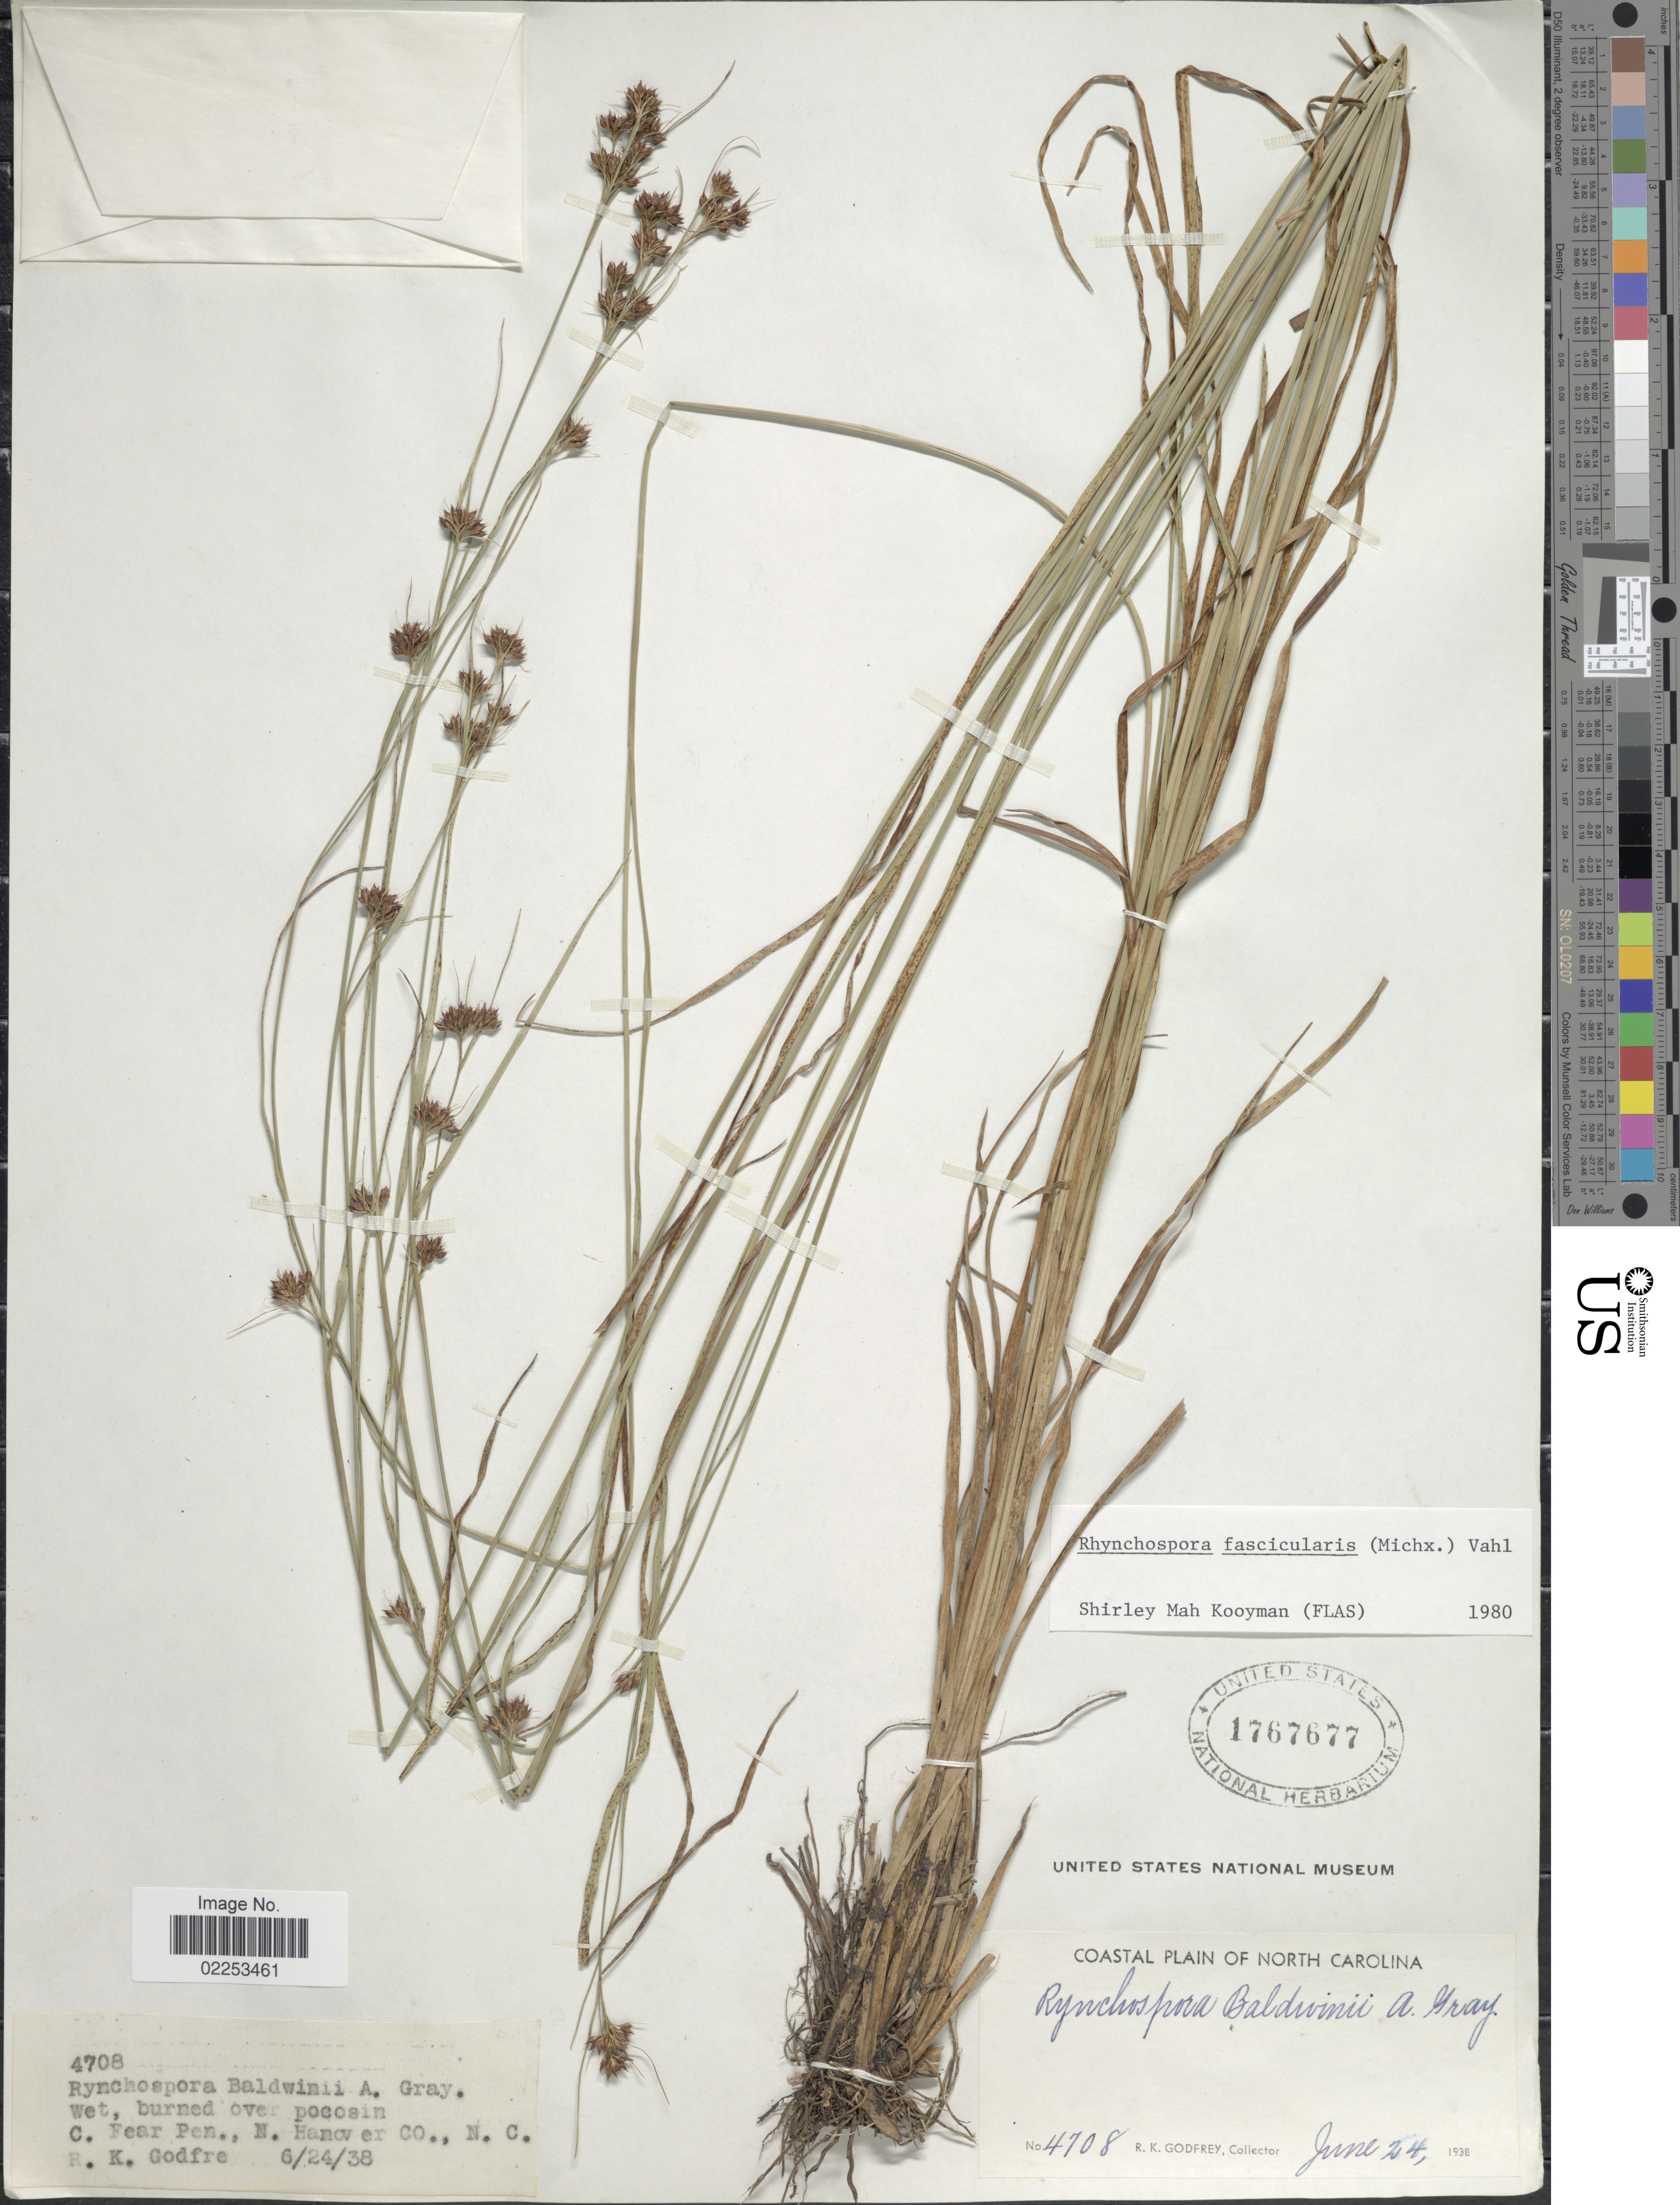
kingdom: Plantae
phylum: Tracheophyta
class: Liliopsida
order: Poales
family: Cyperaceae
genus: Rhynchospora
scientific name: Rhynchospora fascicularis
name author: (Michx.) Vahl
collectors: R. K. Godfrey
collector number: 4708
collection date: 1938-06-24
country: United States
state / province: North Carolina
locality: Wet, burned over pocosin, C. Fear Pen., N Hanover Co, Coastal Plain of North Carolina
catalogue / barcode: US 1767677